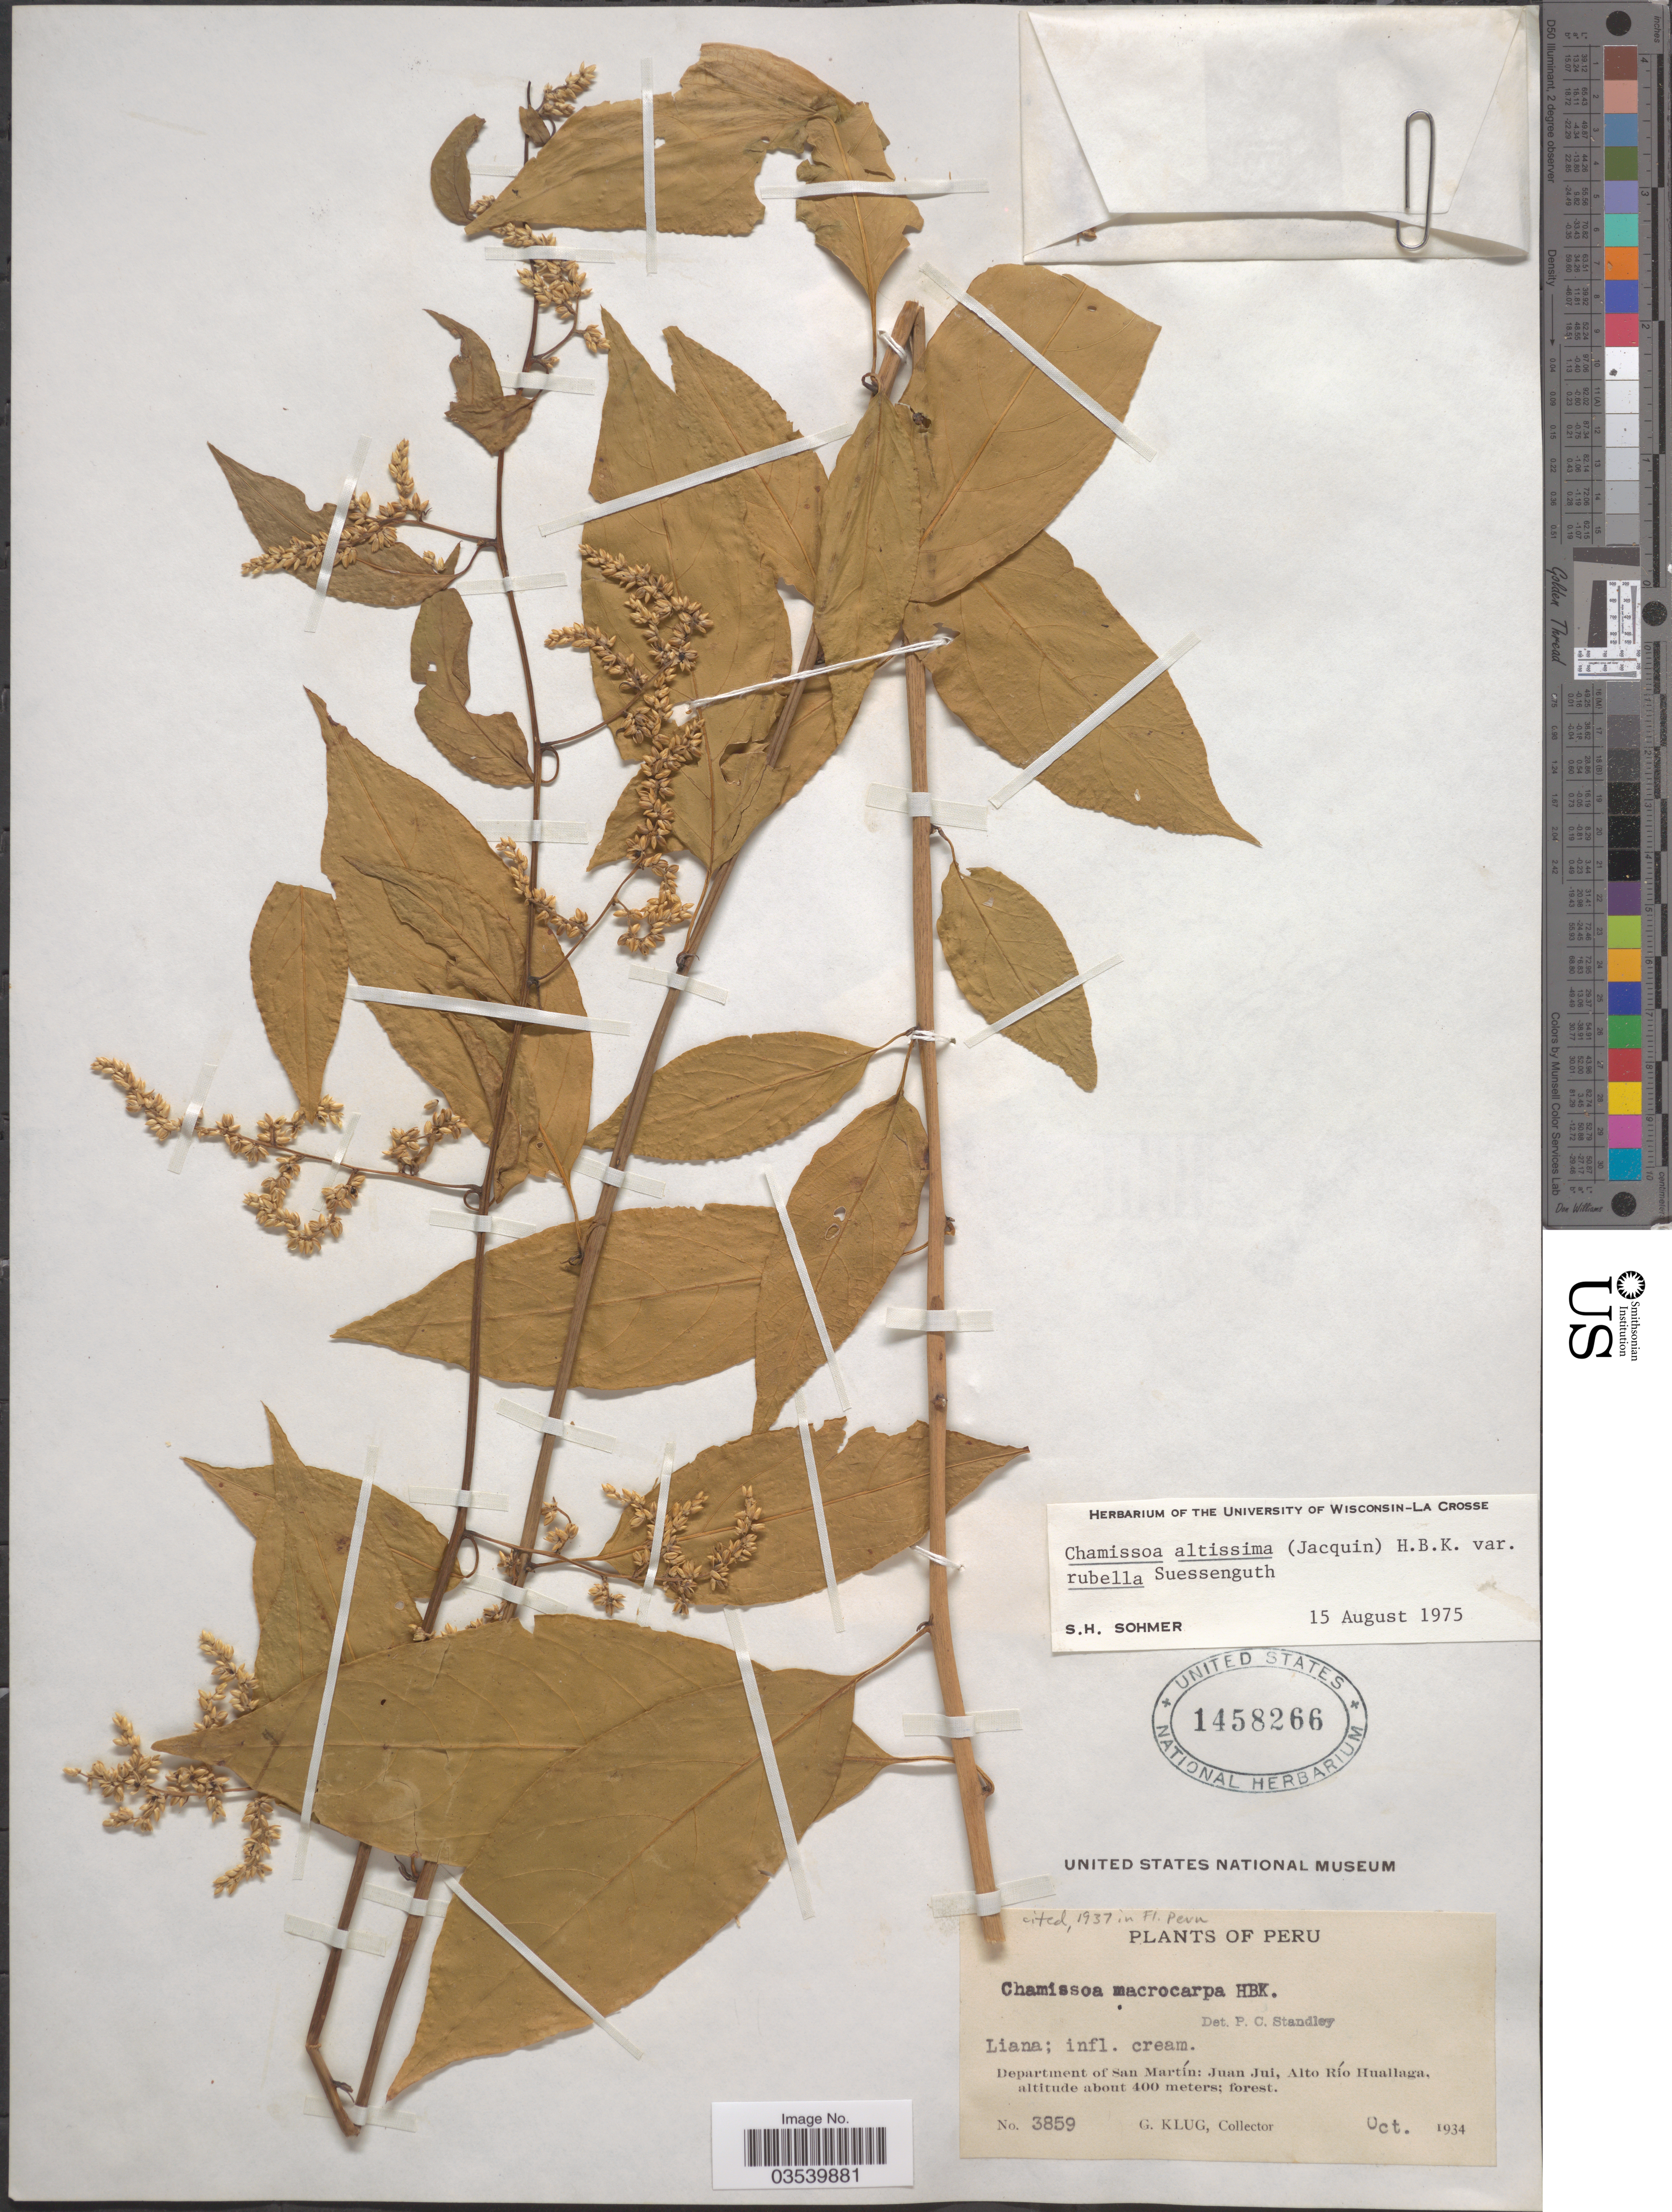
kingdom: Plantae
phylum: Tracheophyta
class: Magnoliopsida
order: Caryophyllales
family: Amaranthaceae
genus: Chamissoa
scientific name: Chamissoa altissima var. rubella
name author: Suess.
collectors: G. Klug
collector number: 3859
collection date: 1934-10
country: Peru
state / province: San Martín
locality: Department of San Martín: Juan Jui, Alto Río Huallaga.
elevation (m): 400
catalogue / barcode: US 1458266